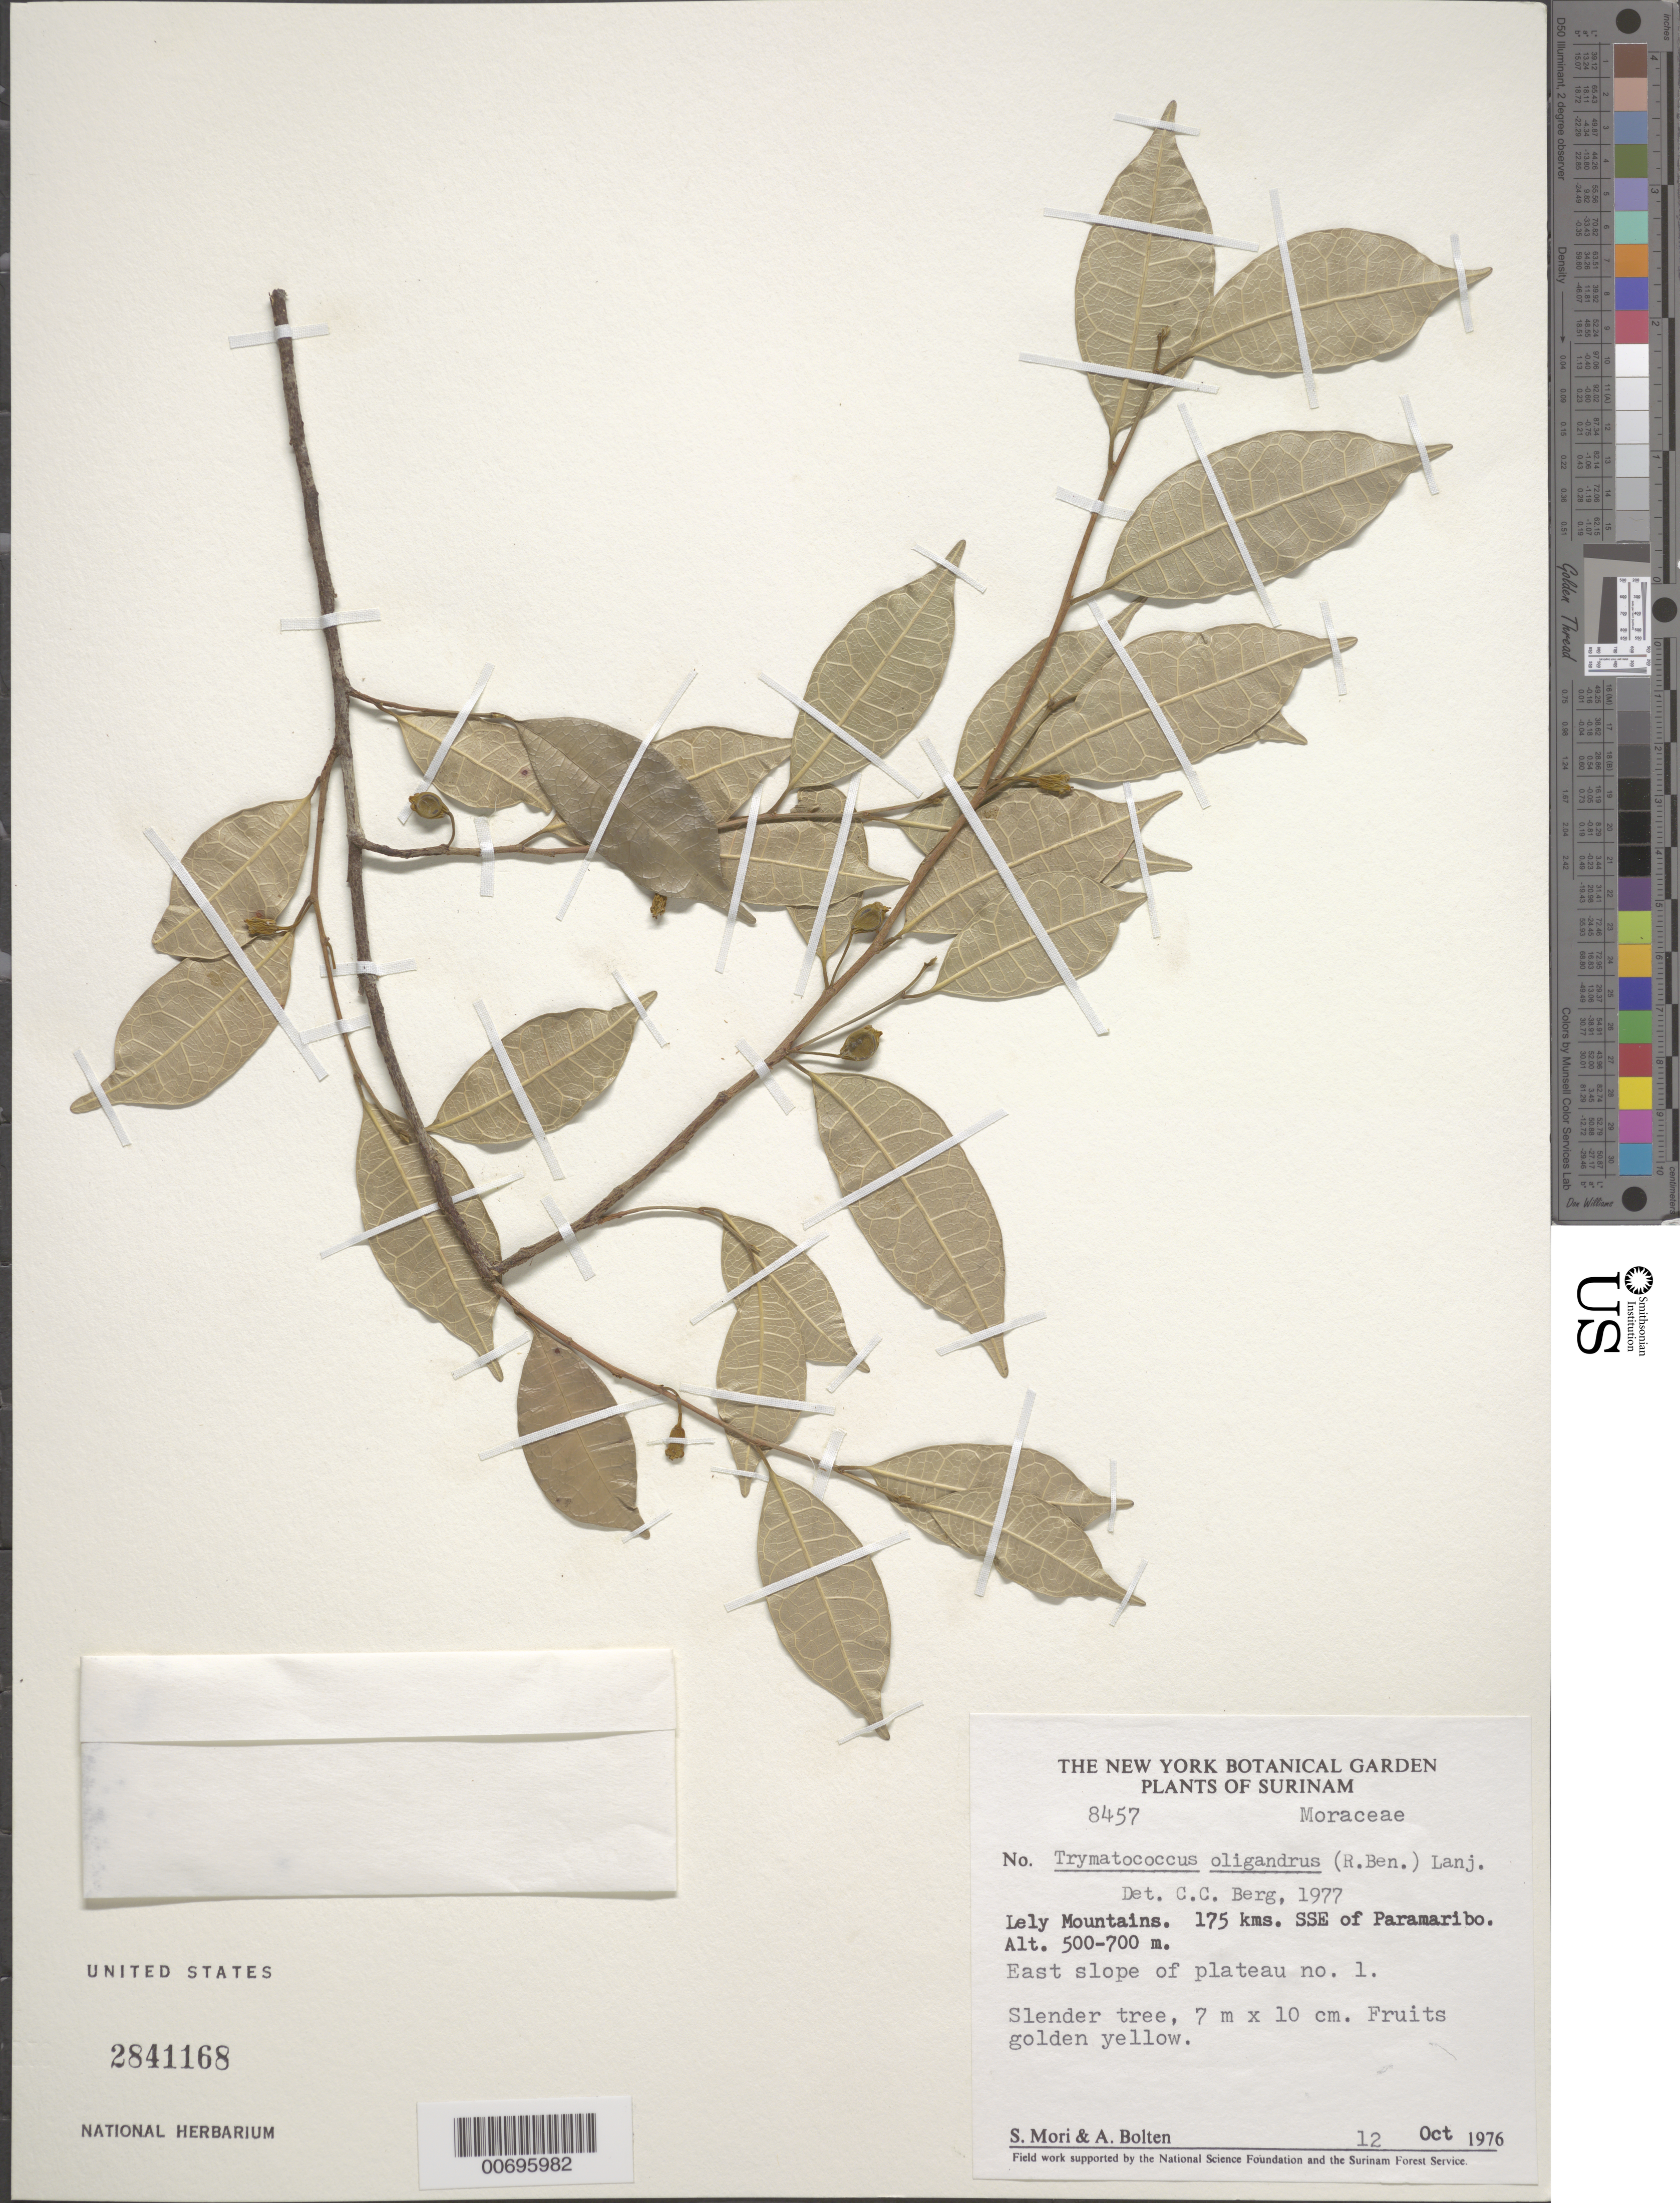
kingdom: Plantae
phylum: Tracheophyta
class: Magnoliopsida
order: Rosales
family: Moraceae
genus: Brosimum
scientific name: Brosimum oligandrum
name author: (Benoist) E. M. Gardner & Zerega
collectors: S. Mori & A. Bolten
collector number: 8457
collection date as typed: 12-Oct-76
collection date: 1976-10-12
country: Suriname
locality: Lely Mts., 175 km SSE of Paramaribo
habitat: Slope of plateau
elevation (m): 500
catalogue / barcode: US 2841168